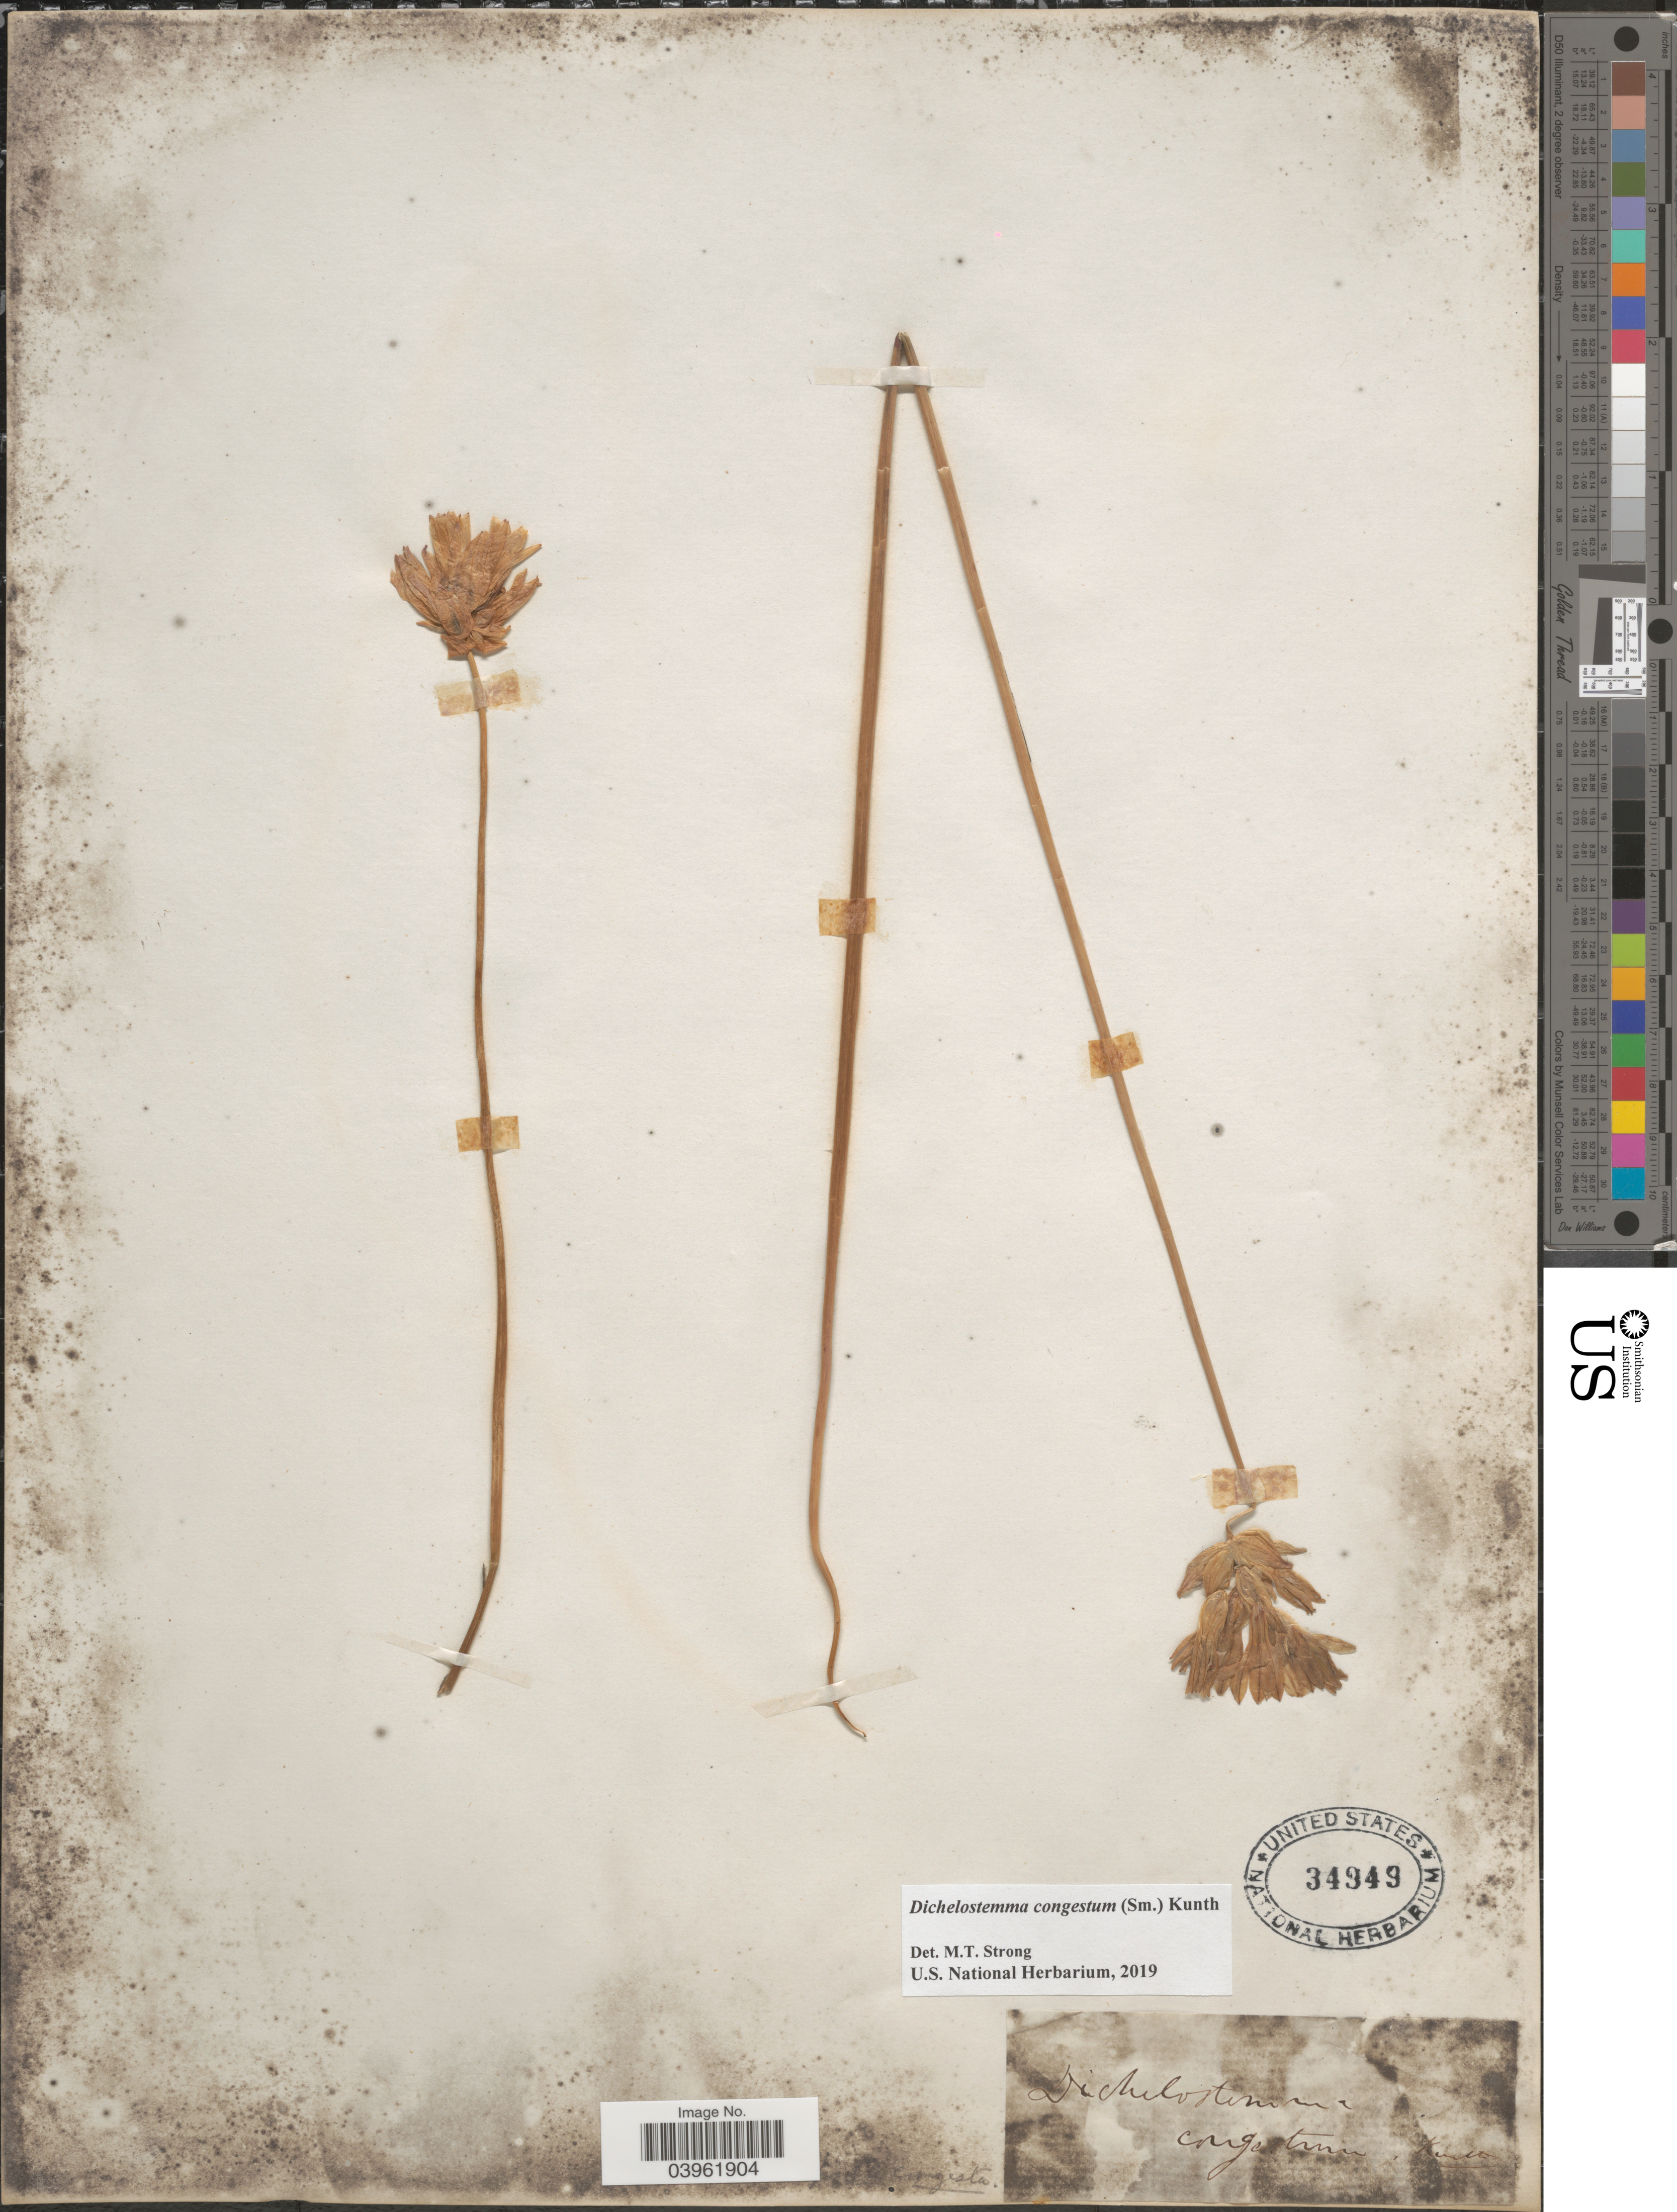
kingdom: Plantae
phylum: Tracheophyta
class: Liliopsida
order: Asparagales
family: Asparagaceae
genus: Dichelostemma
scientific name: Dichelostemma congestum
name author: Kunth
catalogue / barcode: US 34949